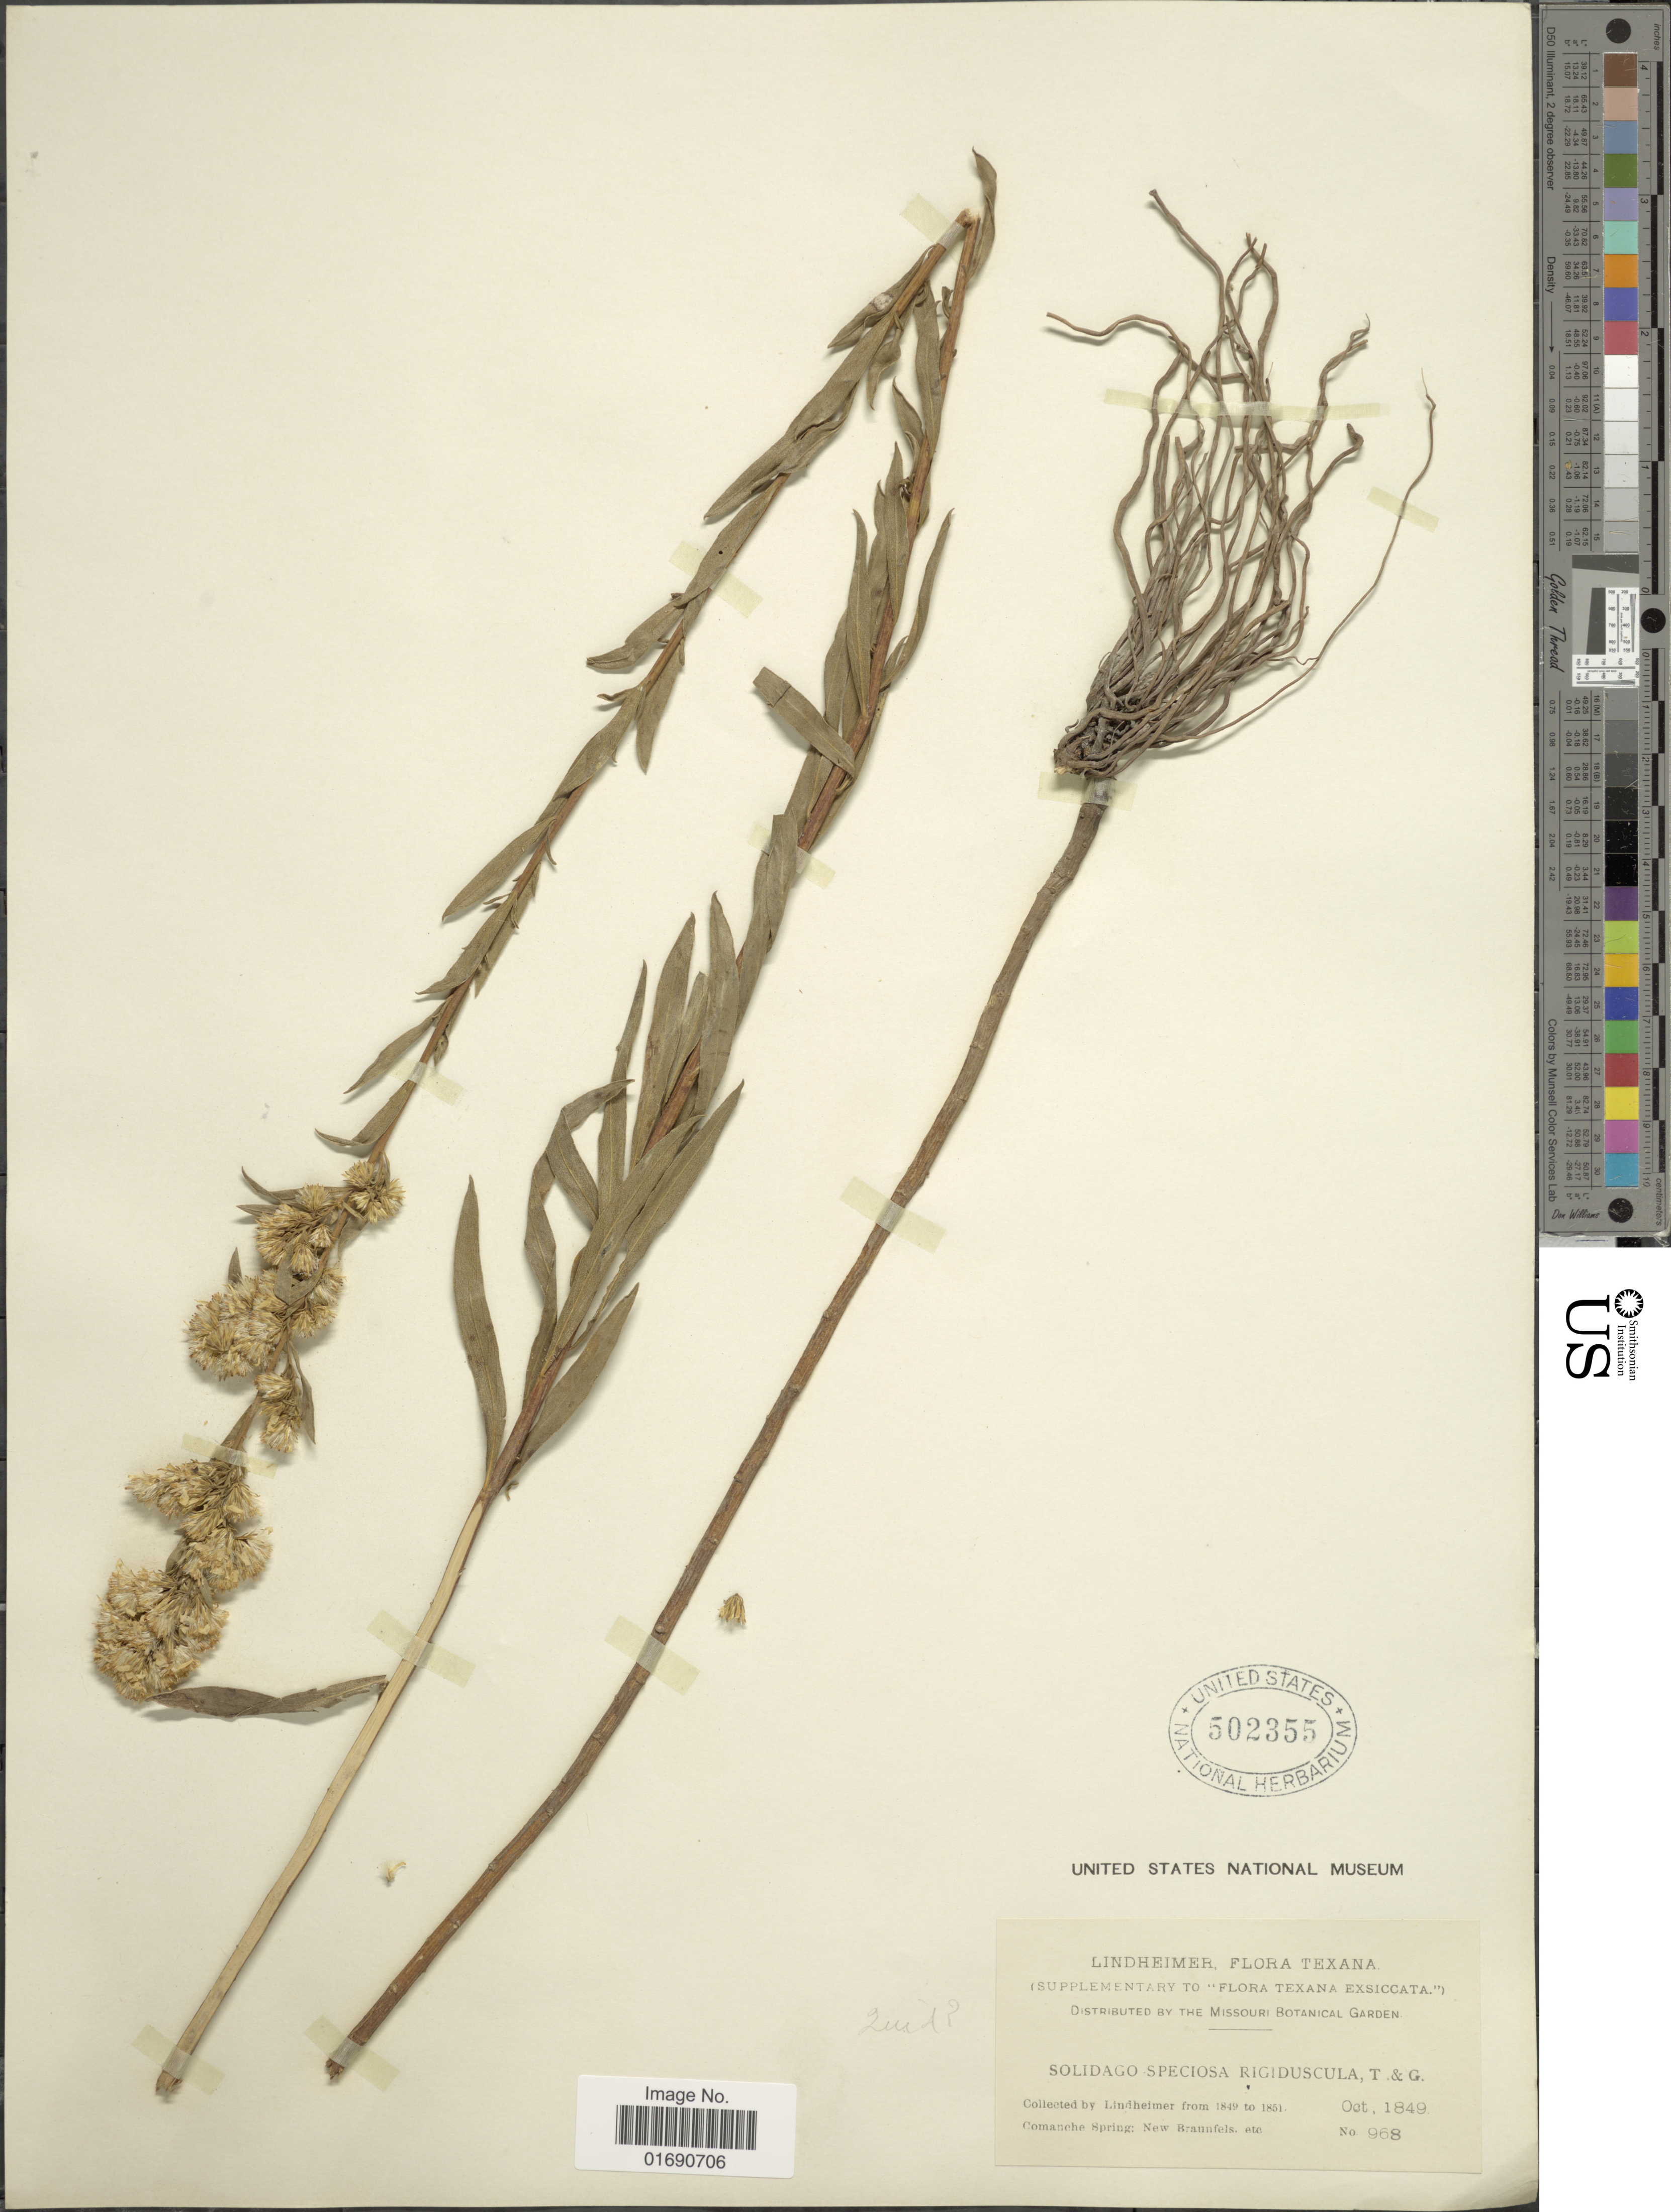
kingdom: Plantae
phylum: Tracheophyta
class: Magnoliopsida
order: Asterales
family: Asteraceae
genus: Solidago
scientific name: Solidago speciosa var. rigidiuscula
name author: Torr. & A. Gray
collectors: -. Lindheimer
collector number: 968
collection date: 1849-10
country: United States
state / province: Texas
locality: Comanche Spring: New Branfels etc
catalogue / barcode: US 502355